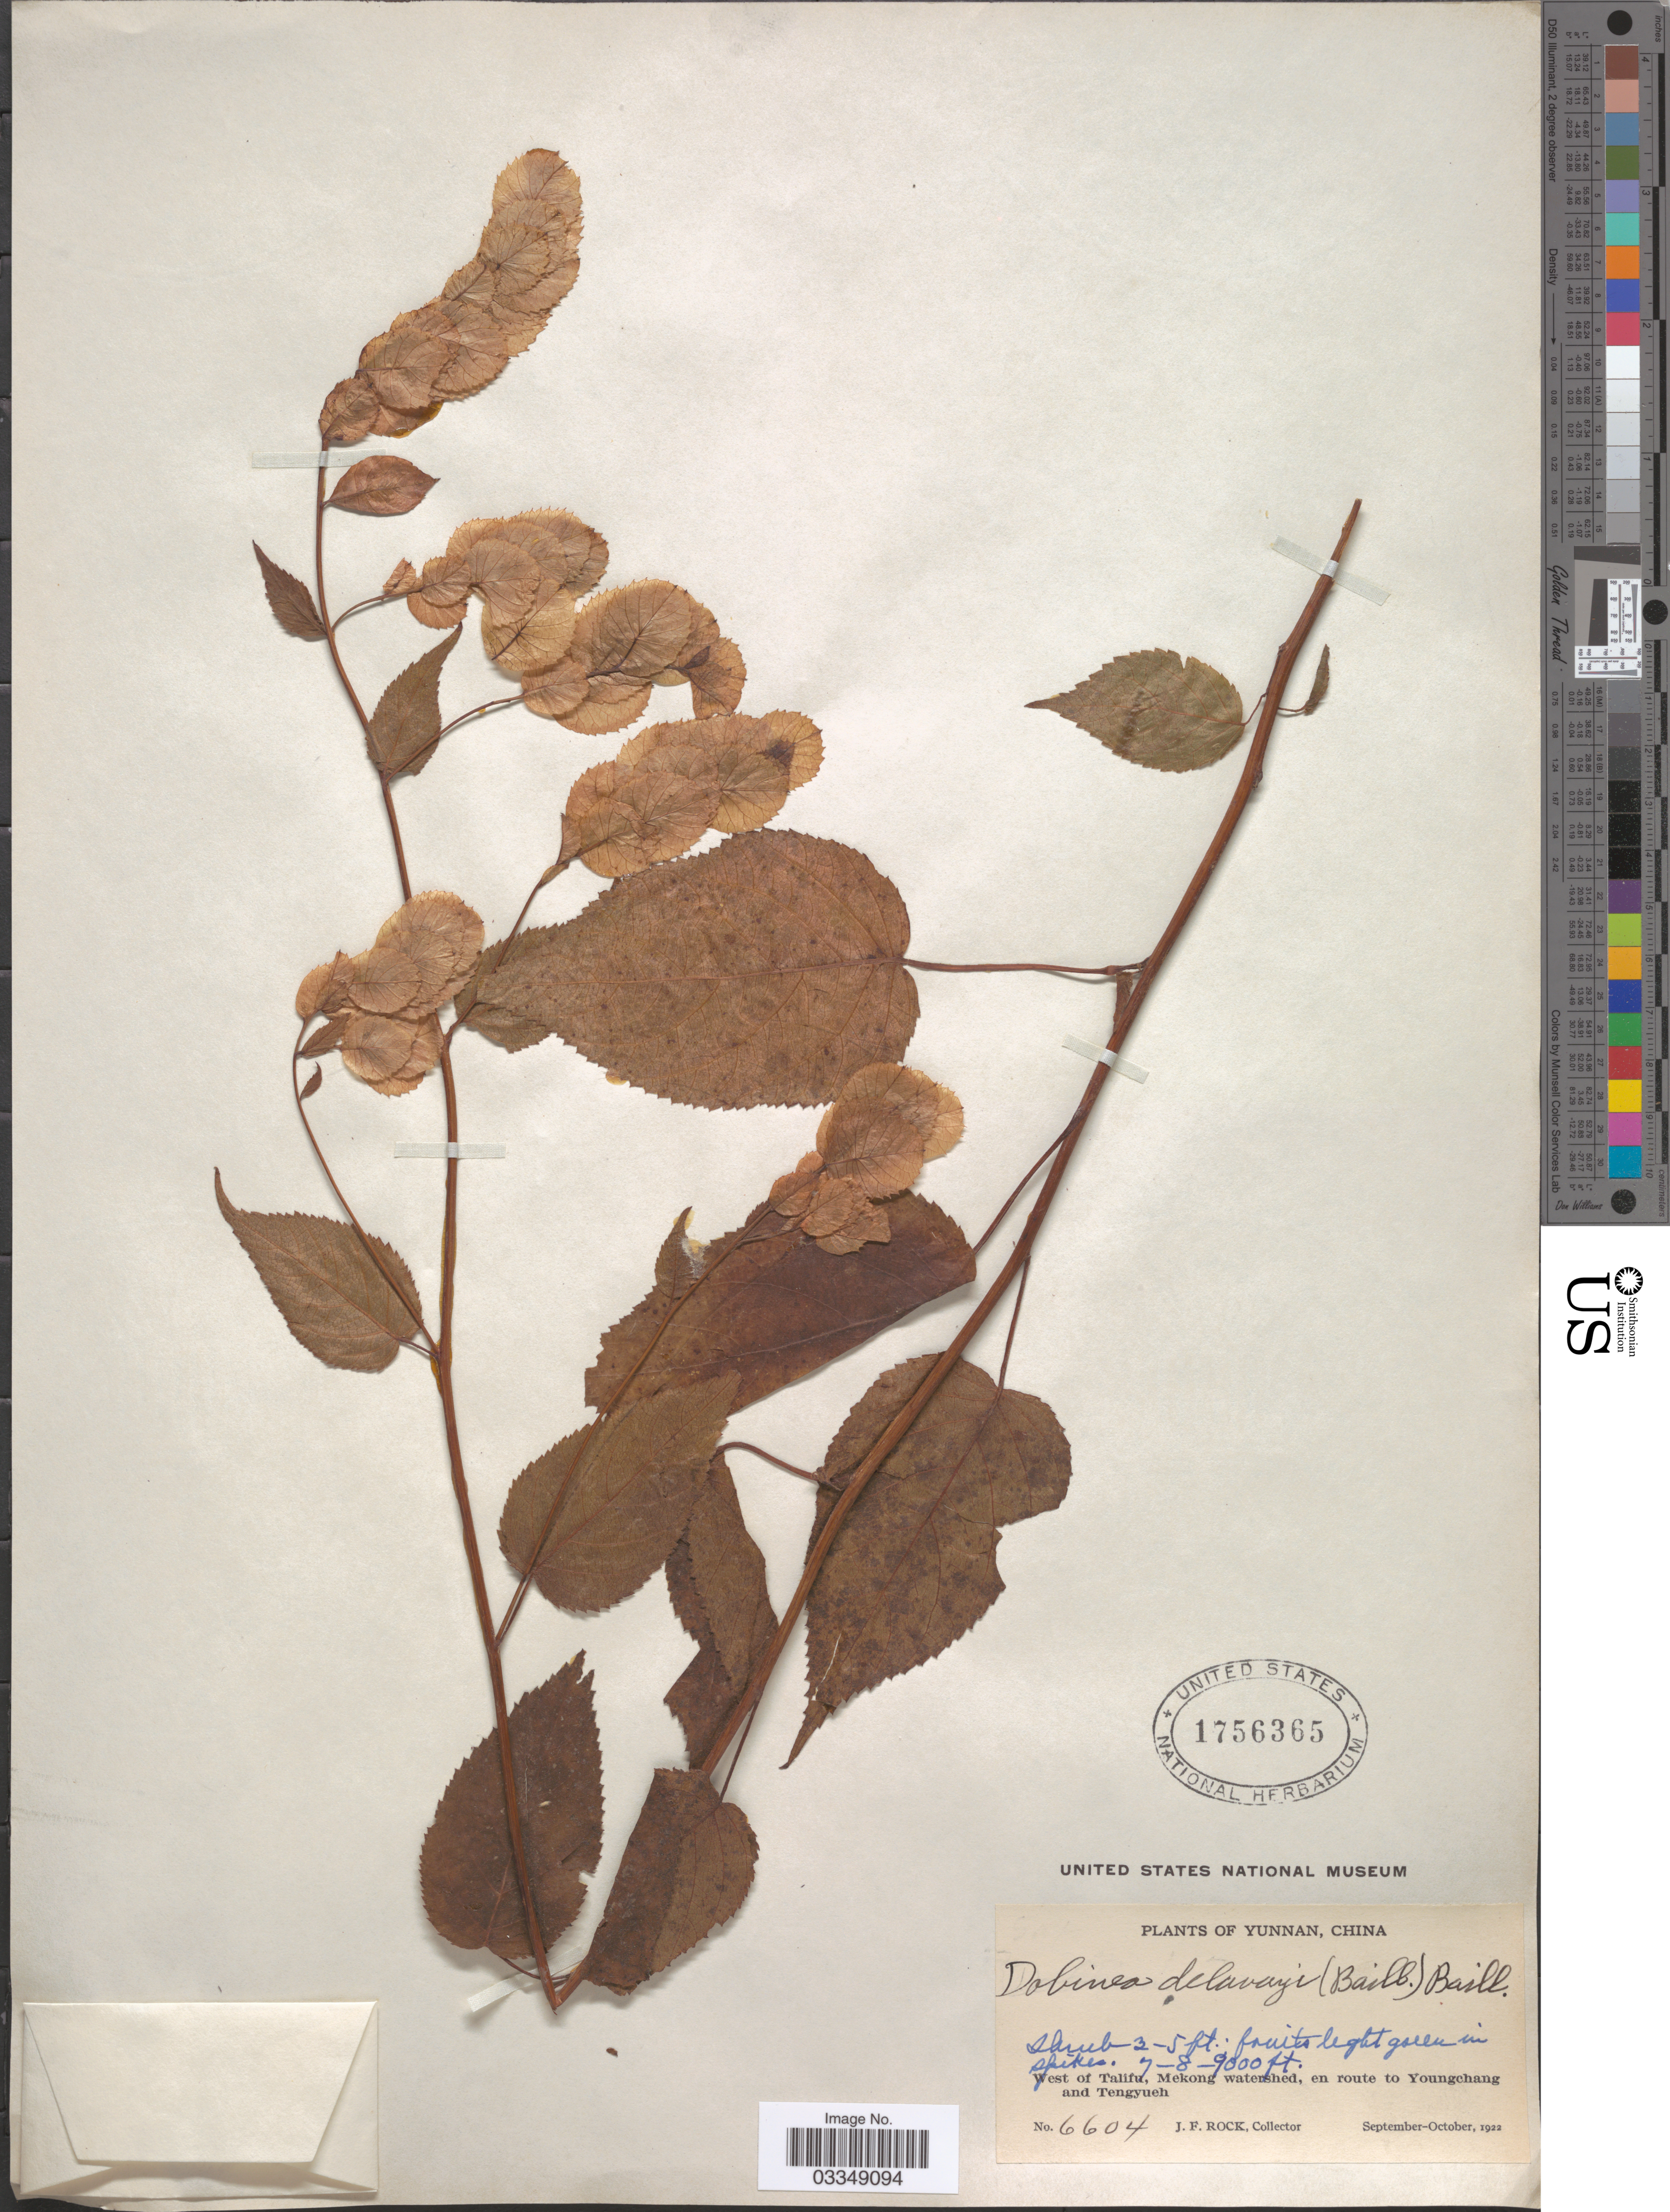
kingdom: Plantae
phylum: Tracheophyta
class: Magnoliopsida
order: Sapindales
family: Anacardiaceae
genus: Dobinea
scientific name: Dobinea delavayi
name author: (Baill.) Baill.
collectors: J. Rock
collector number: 6604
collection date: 1922-09/1922-10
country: China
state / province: Yunnan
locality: West of Talifu, Mekong watershed, en route to Youngchang and Tengyueh.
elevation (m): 2134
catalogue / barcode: US 1756365